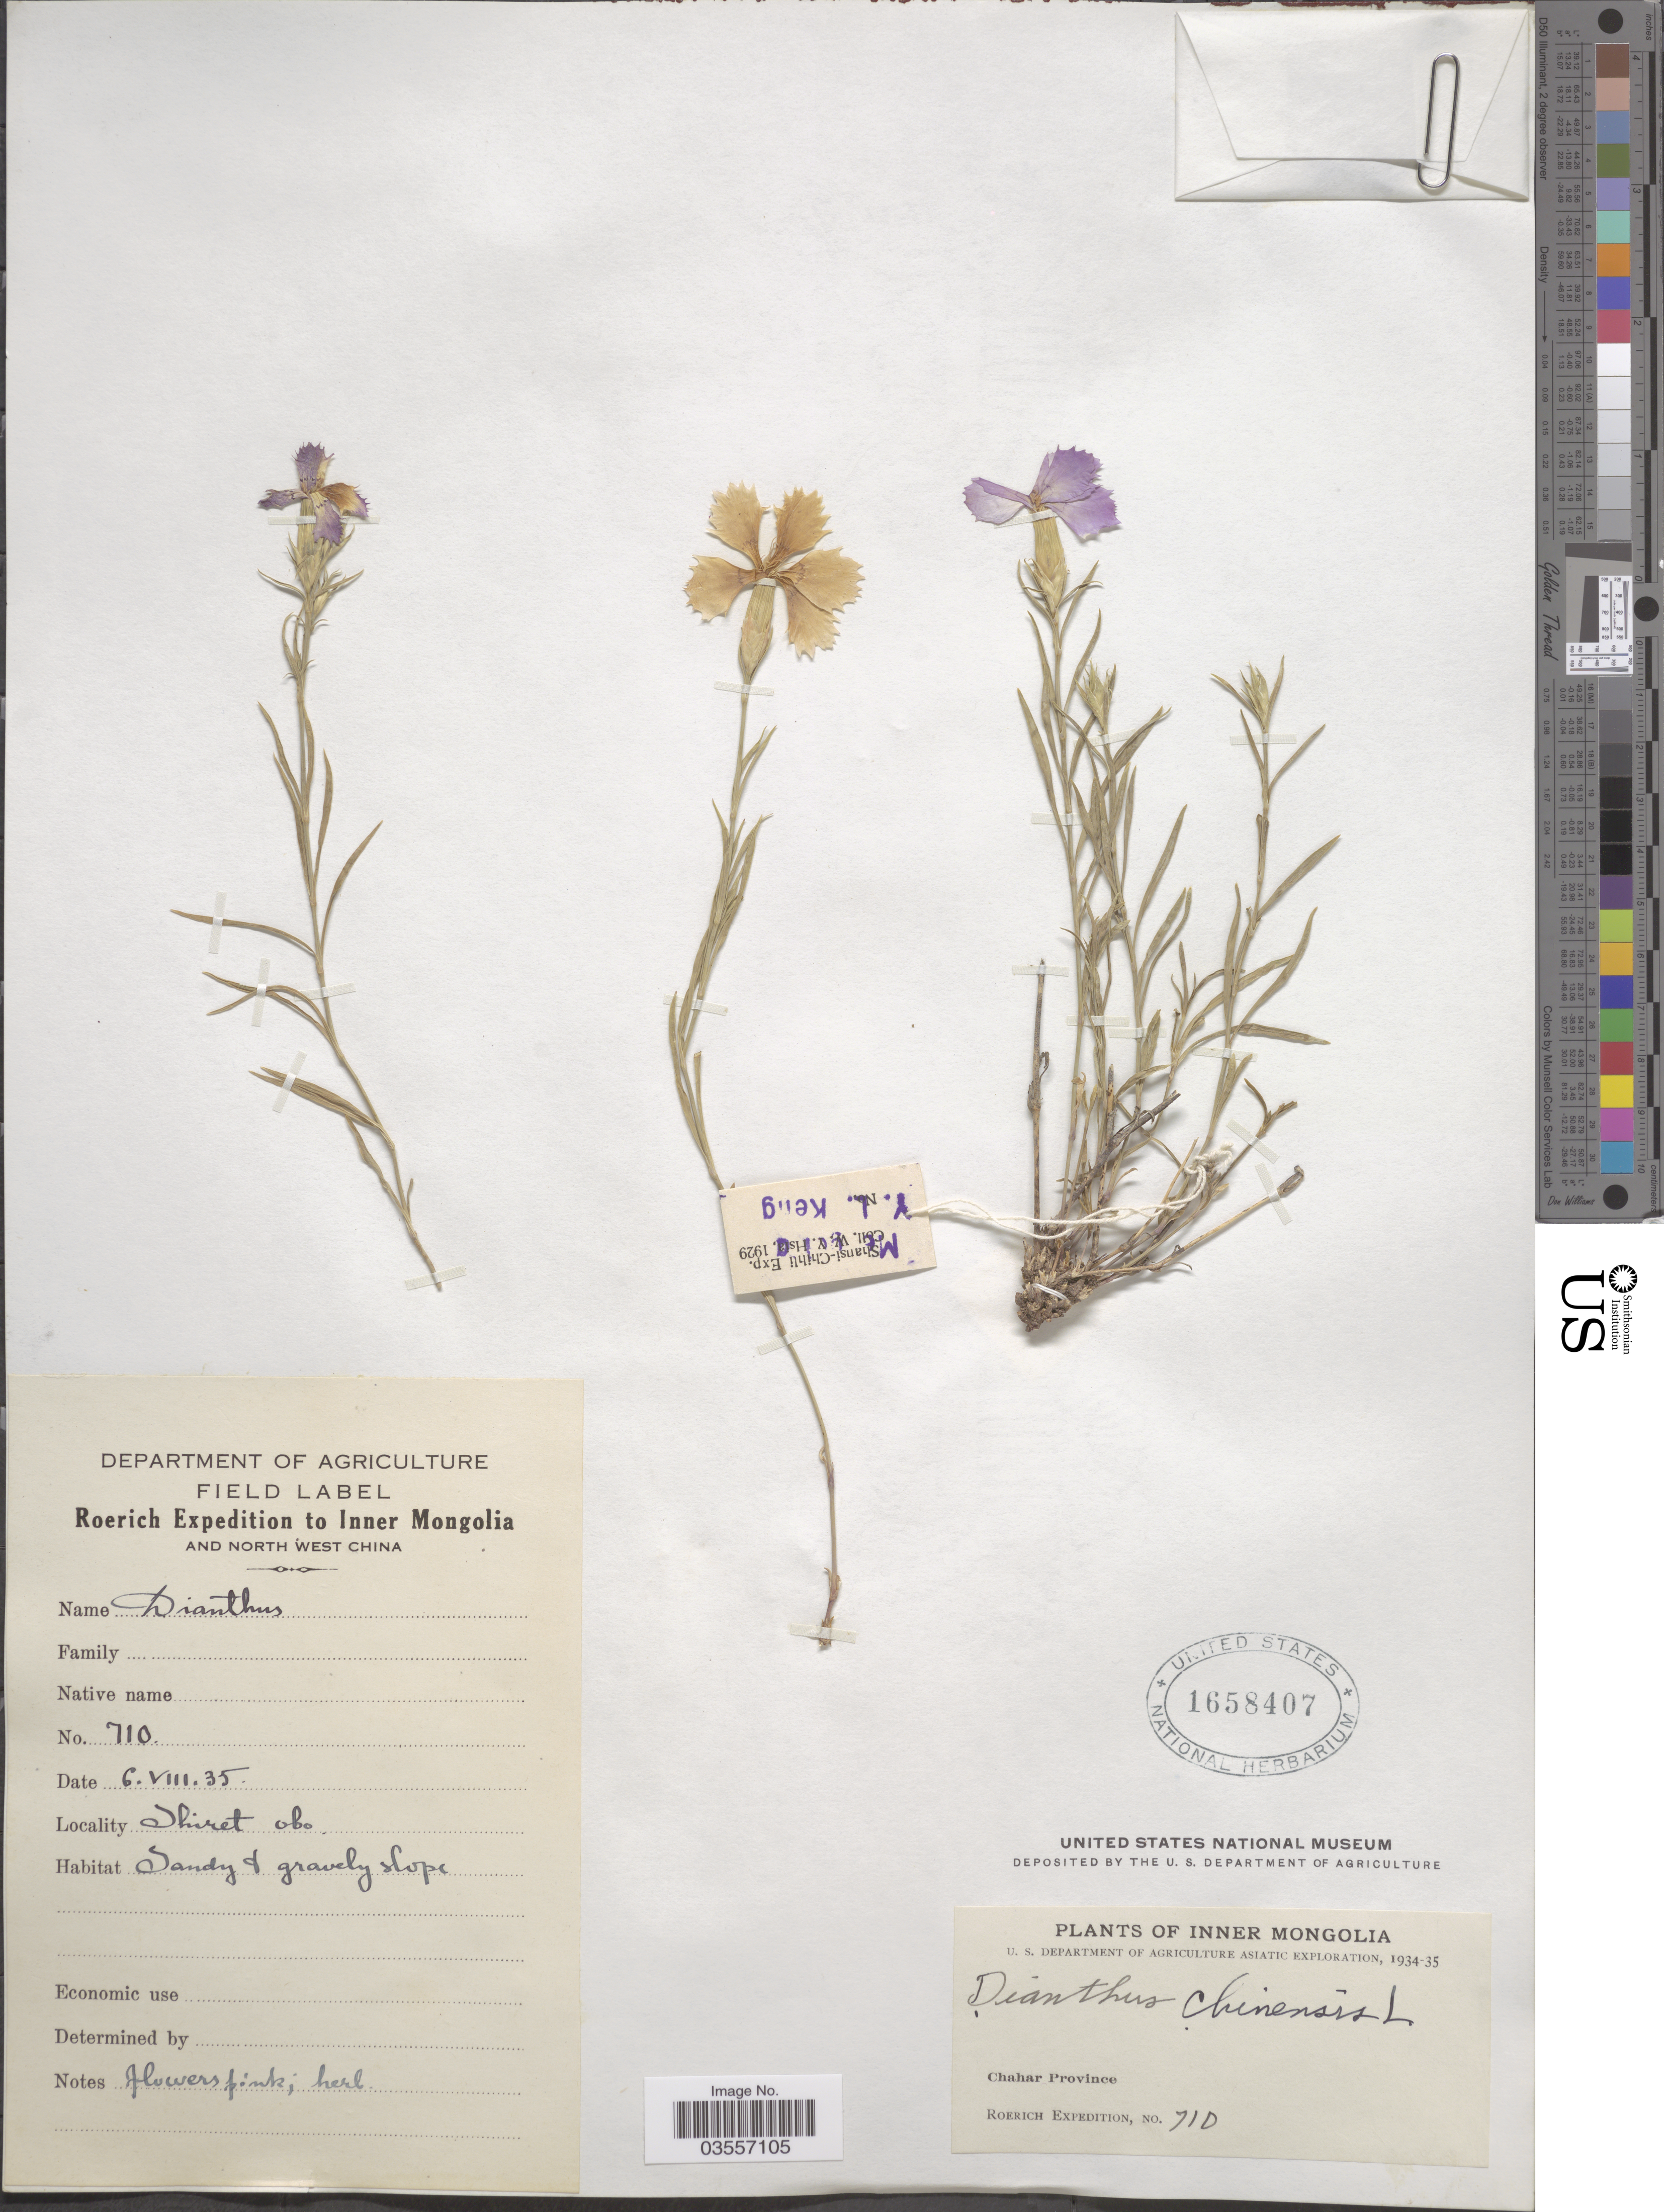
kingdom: Plantae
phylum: Tracheophyta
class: Magnoliopsida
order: Caryophyllales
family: Caryophyllaceae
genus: Dianthus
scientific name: Dianthus chinensis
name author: L.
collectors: Roerich Expedition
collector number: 710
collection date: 1935-08-06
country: China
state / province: Nei Monggol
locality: North West China. Shiret obo. Chahar Province.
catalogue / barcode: US 1658407